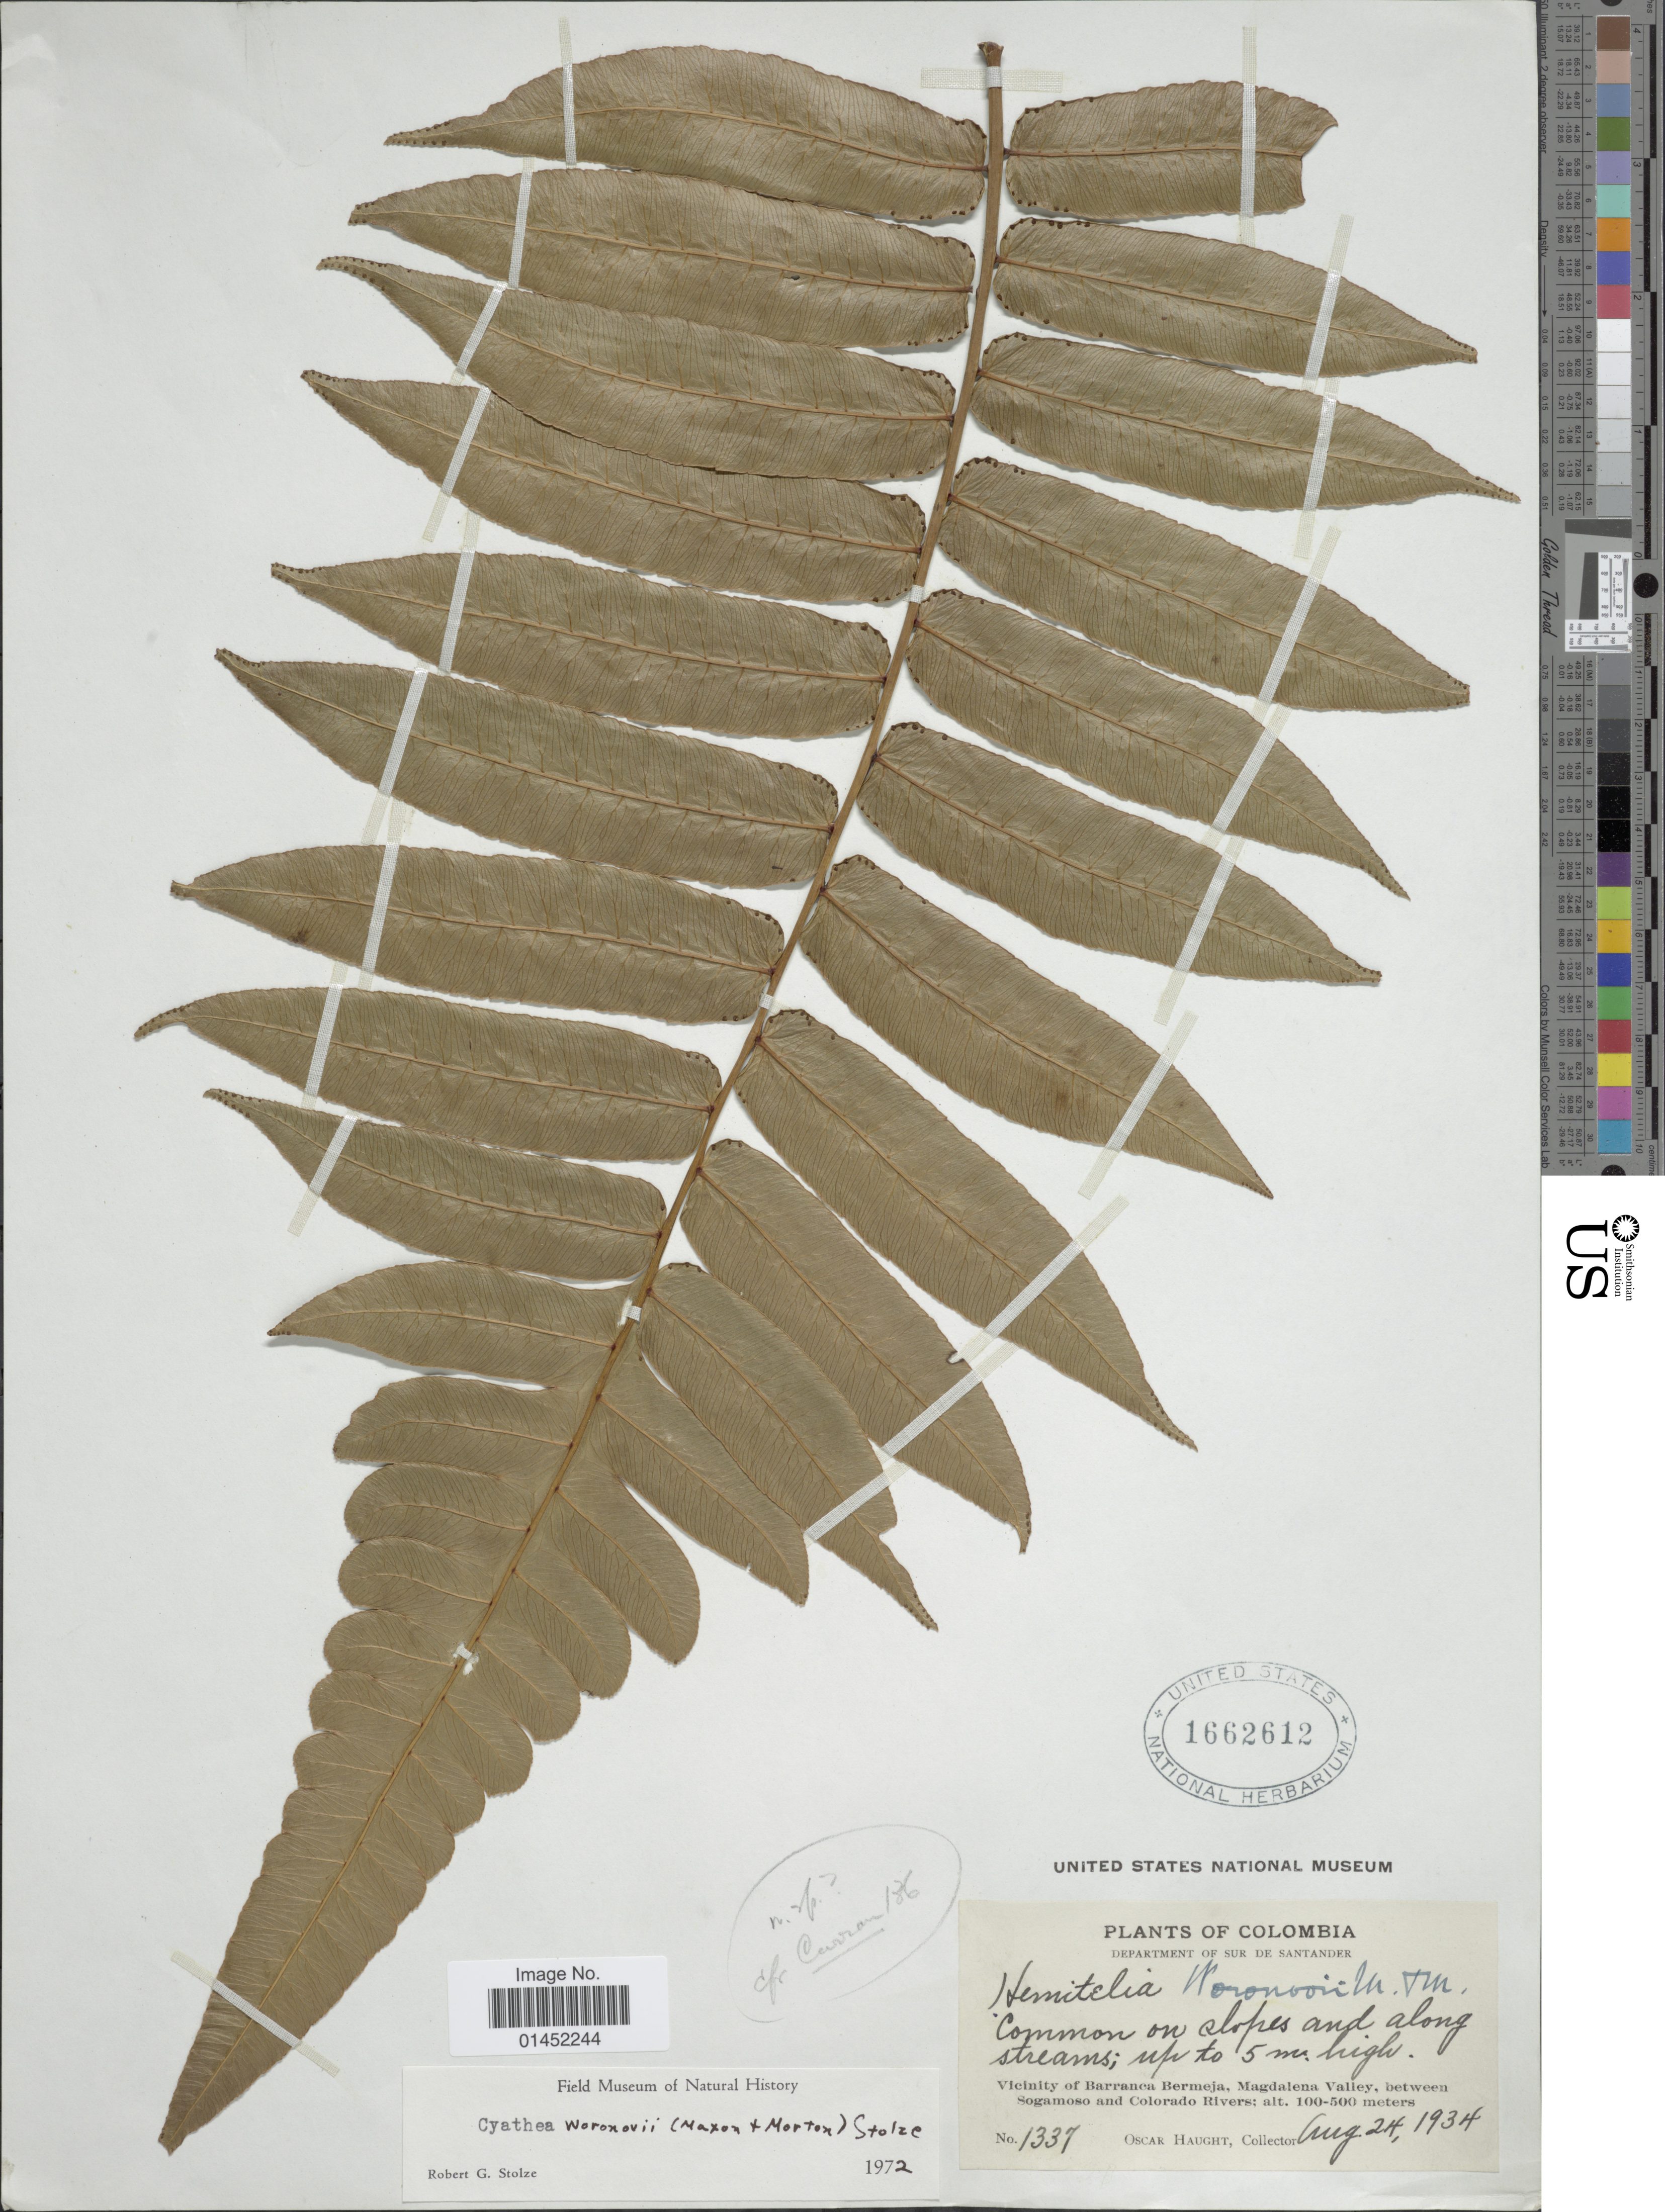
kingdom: Plantae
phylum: Tracheophyta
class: Polypodiopsida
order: Cyatheales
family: Cyatheaceae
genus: Cyathea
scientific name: Cyathea petiolata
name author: (Hook.) R.M. Tryon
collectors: O. L. Haught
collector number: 1337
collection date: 1934-08-24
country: Colombia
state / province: Santander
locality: Department of Sur de Santander, Vicinity of Barranca Bermeja, magdalena Valley, between Sogamoso and Colorado Rivers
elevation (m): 100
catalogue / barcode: US 1662612